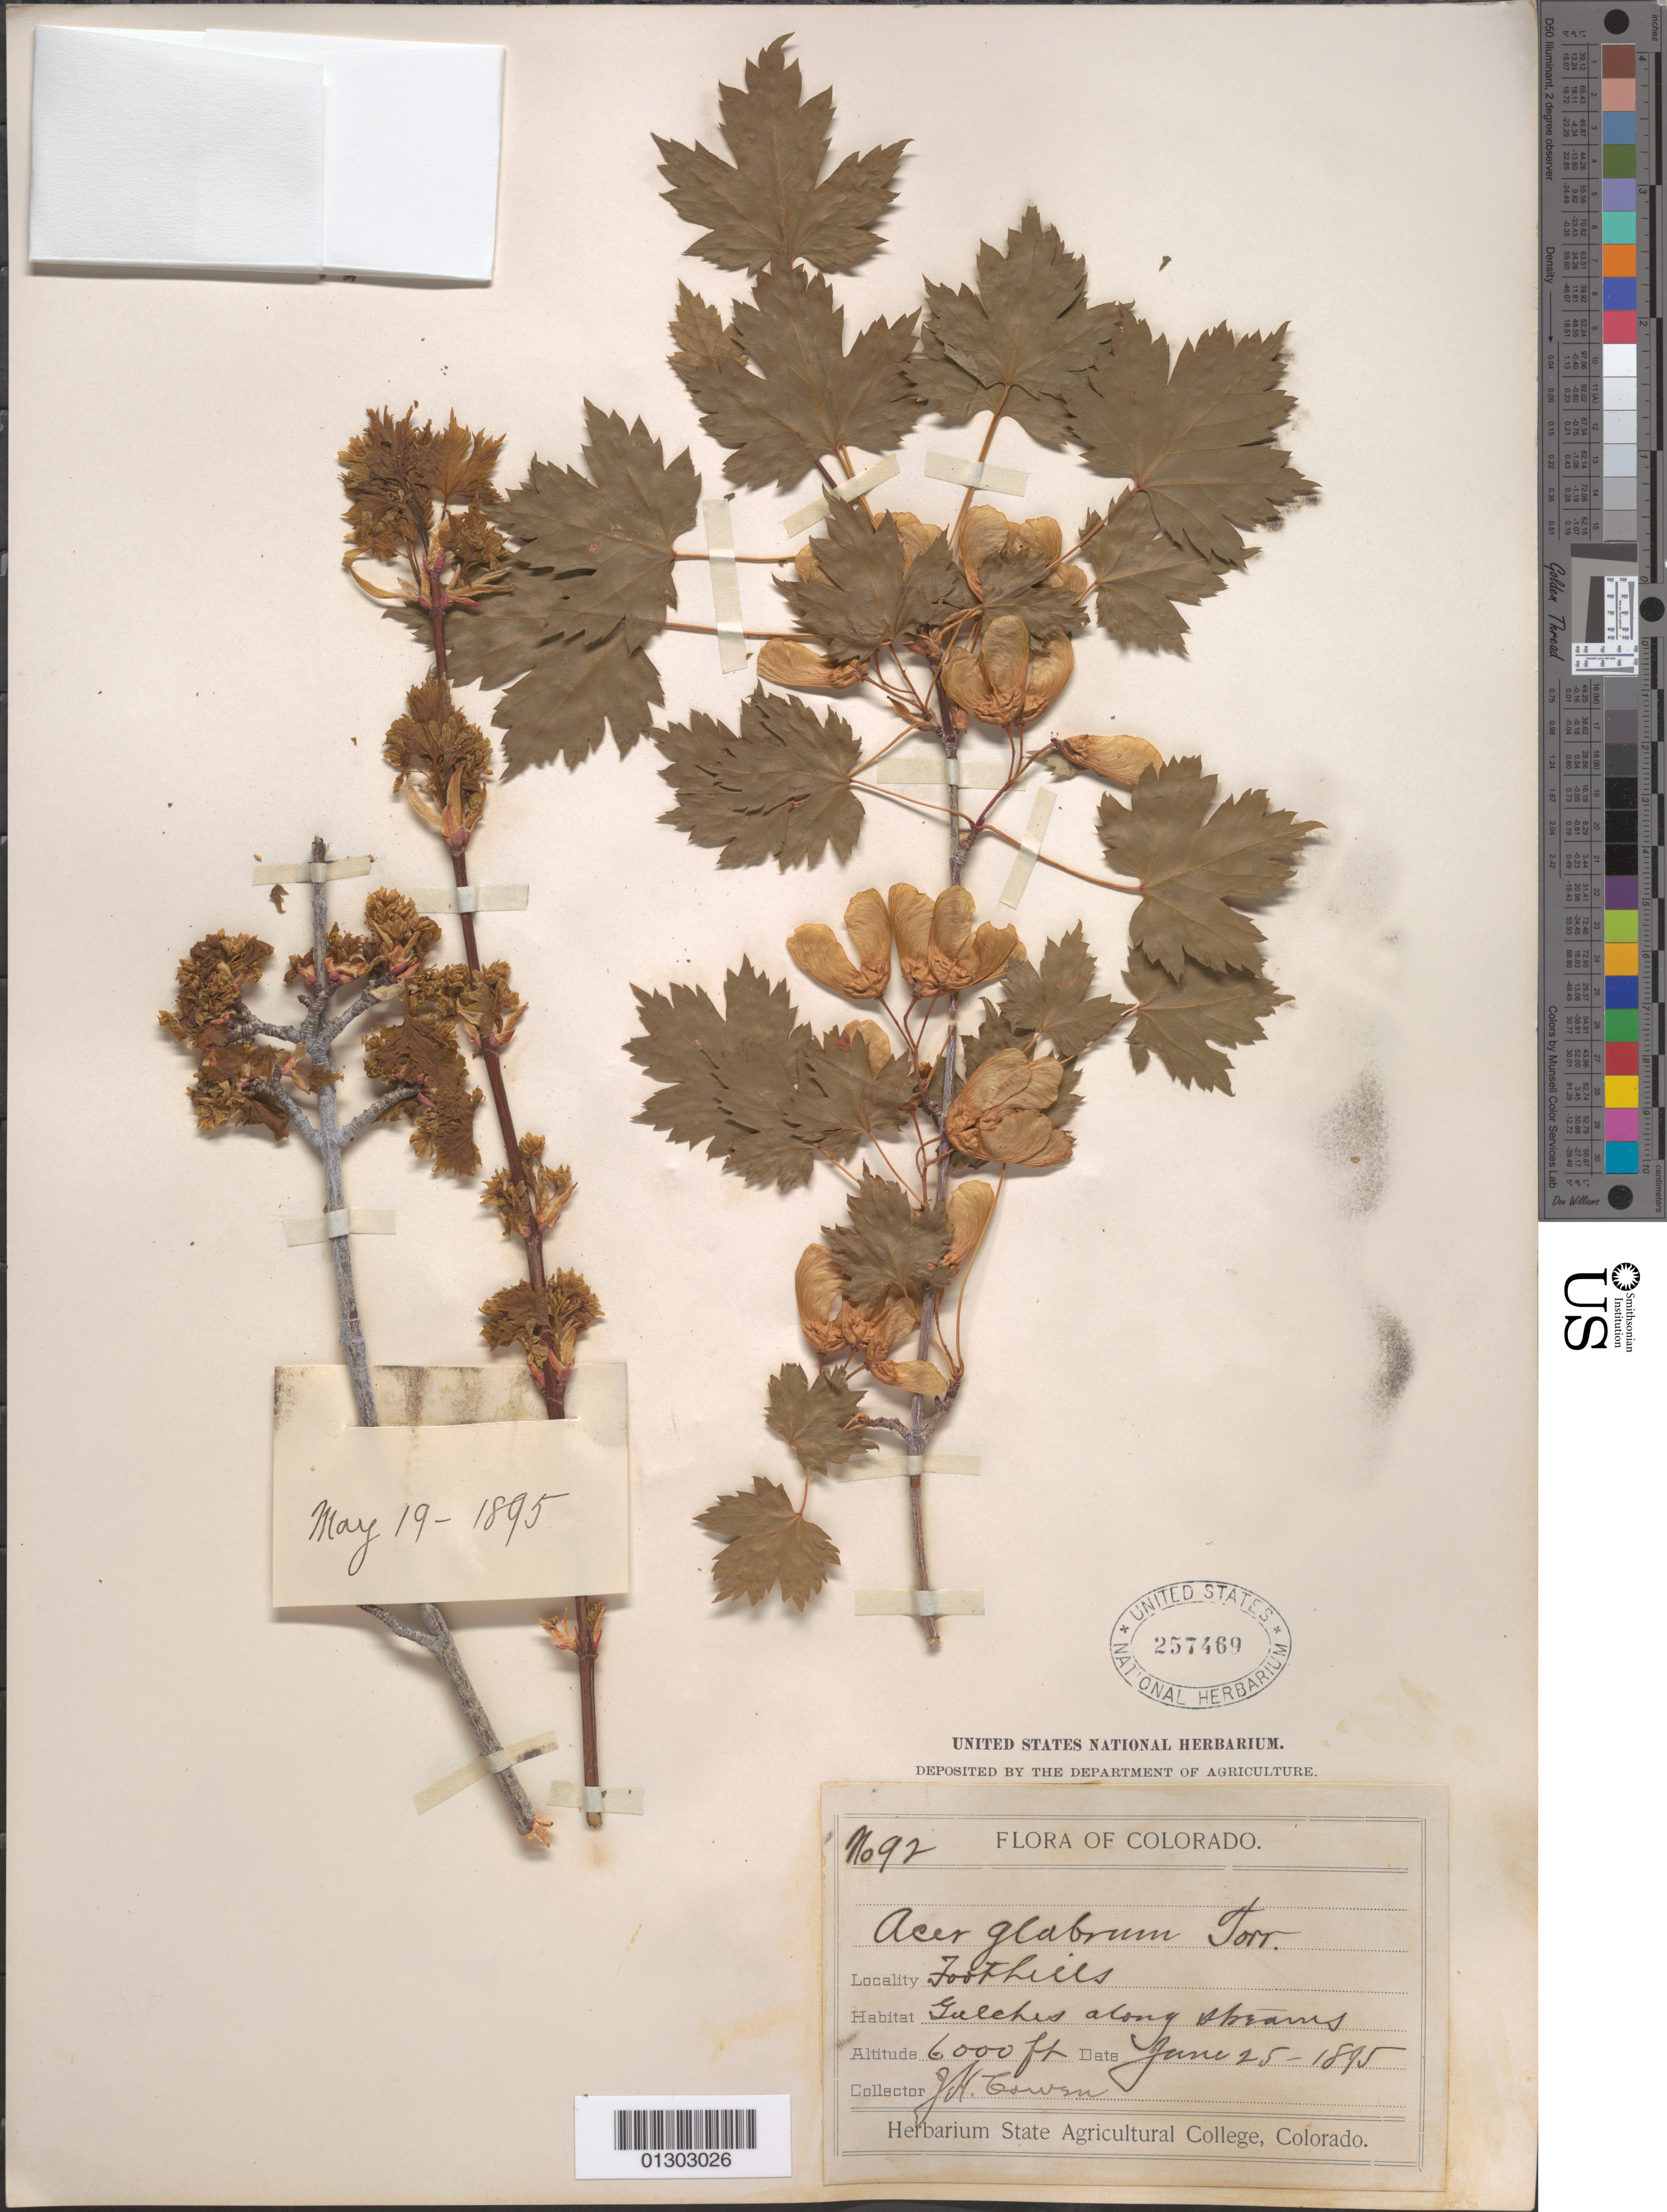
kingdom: Plantae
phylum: Tracheophyta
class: Magnoliopsida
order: Sapindales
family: Sapindaceae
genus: Acer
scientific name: Acer glabrum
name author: Torr.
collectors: J. H. Cowen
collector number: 92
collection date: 1895-06-25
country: United States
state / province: Colorado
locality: Foothills.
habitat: Gulches along streams.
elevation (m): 1829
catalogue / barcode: US 257469